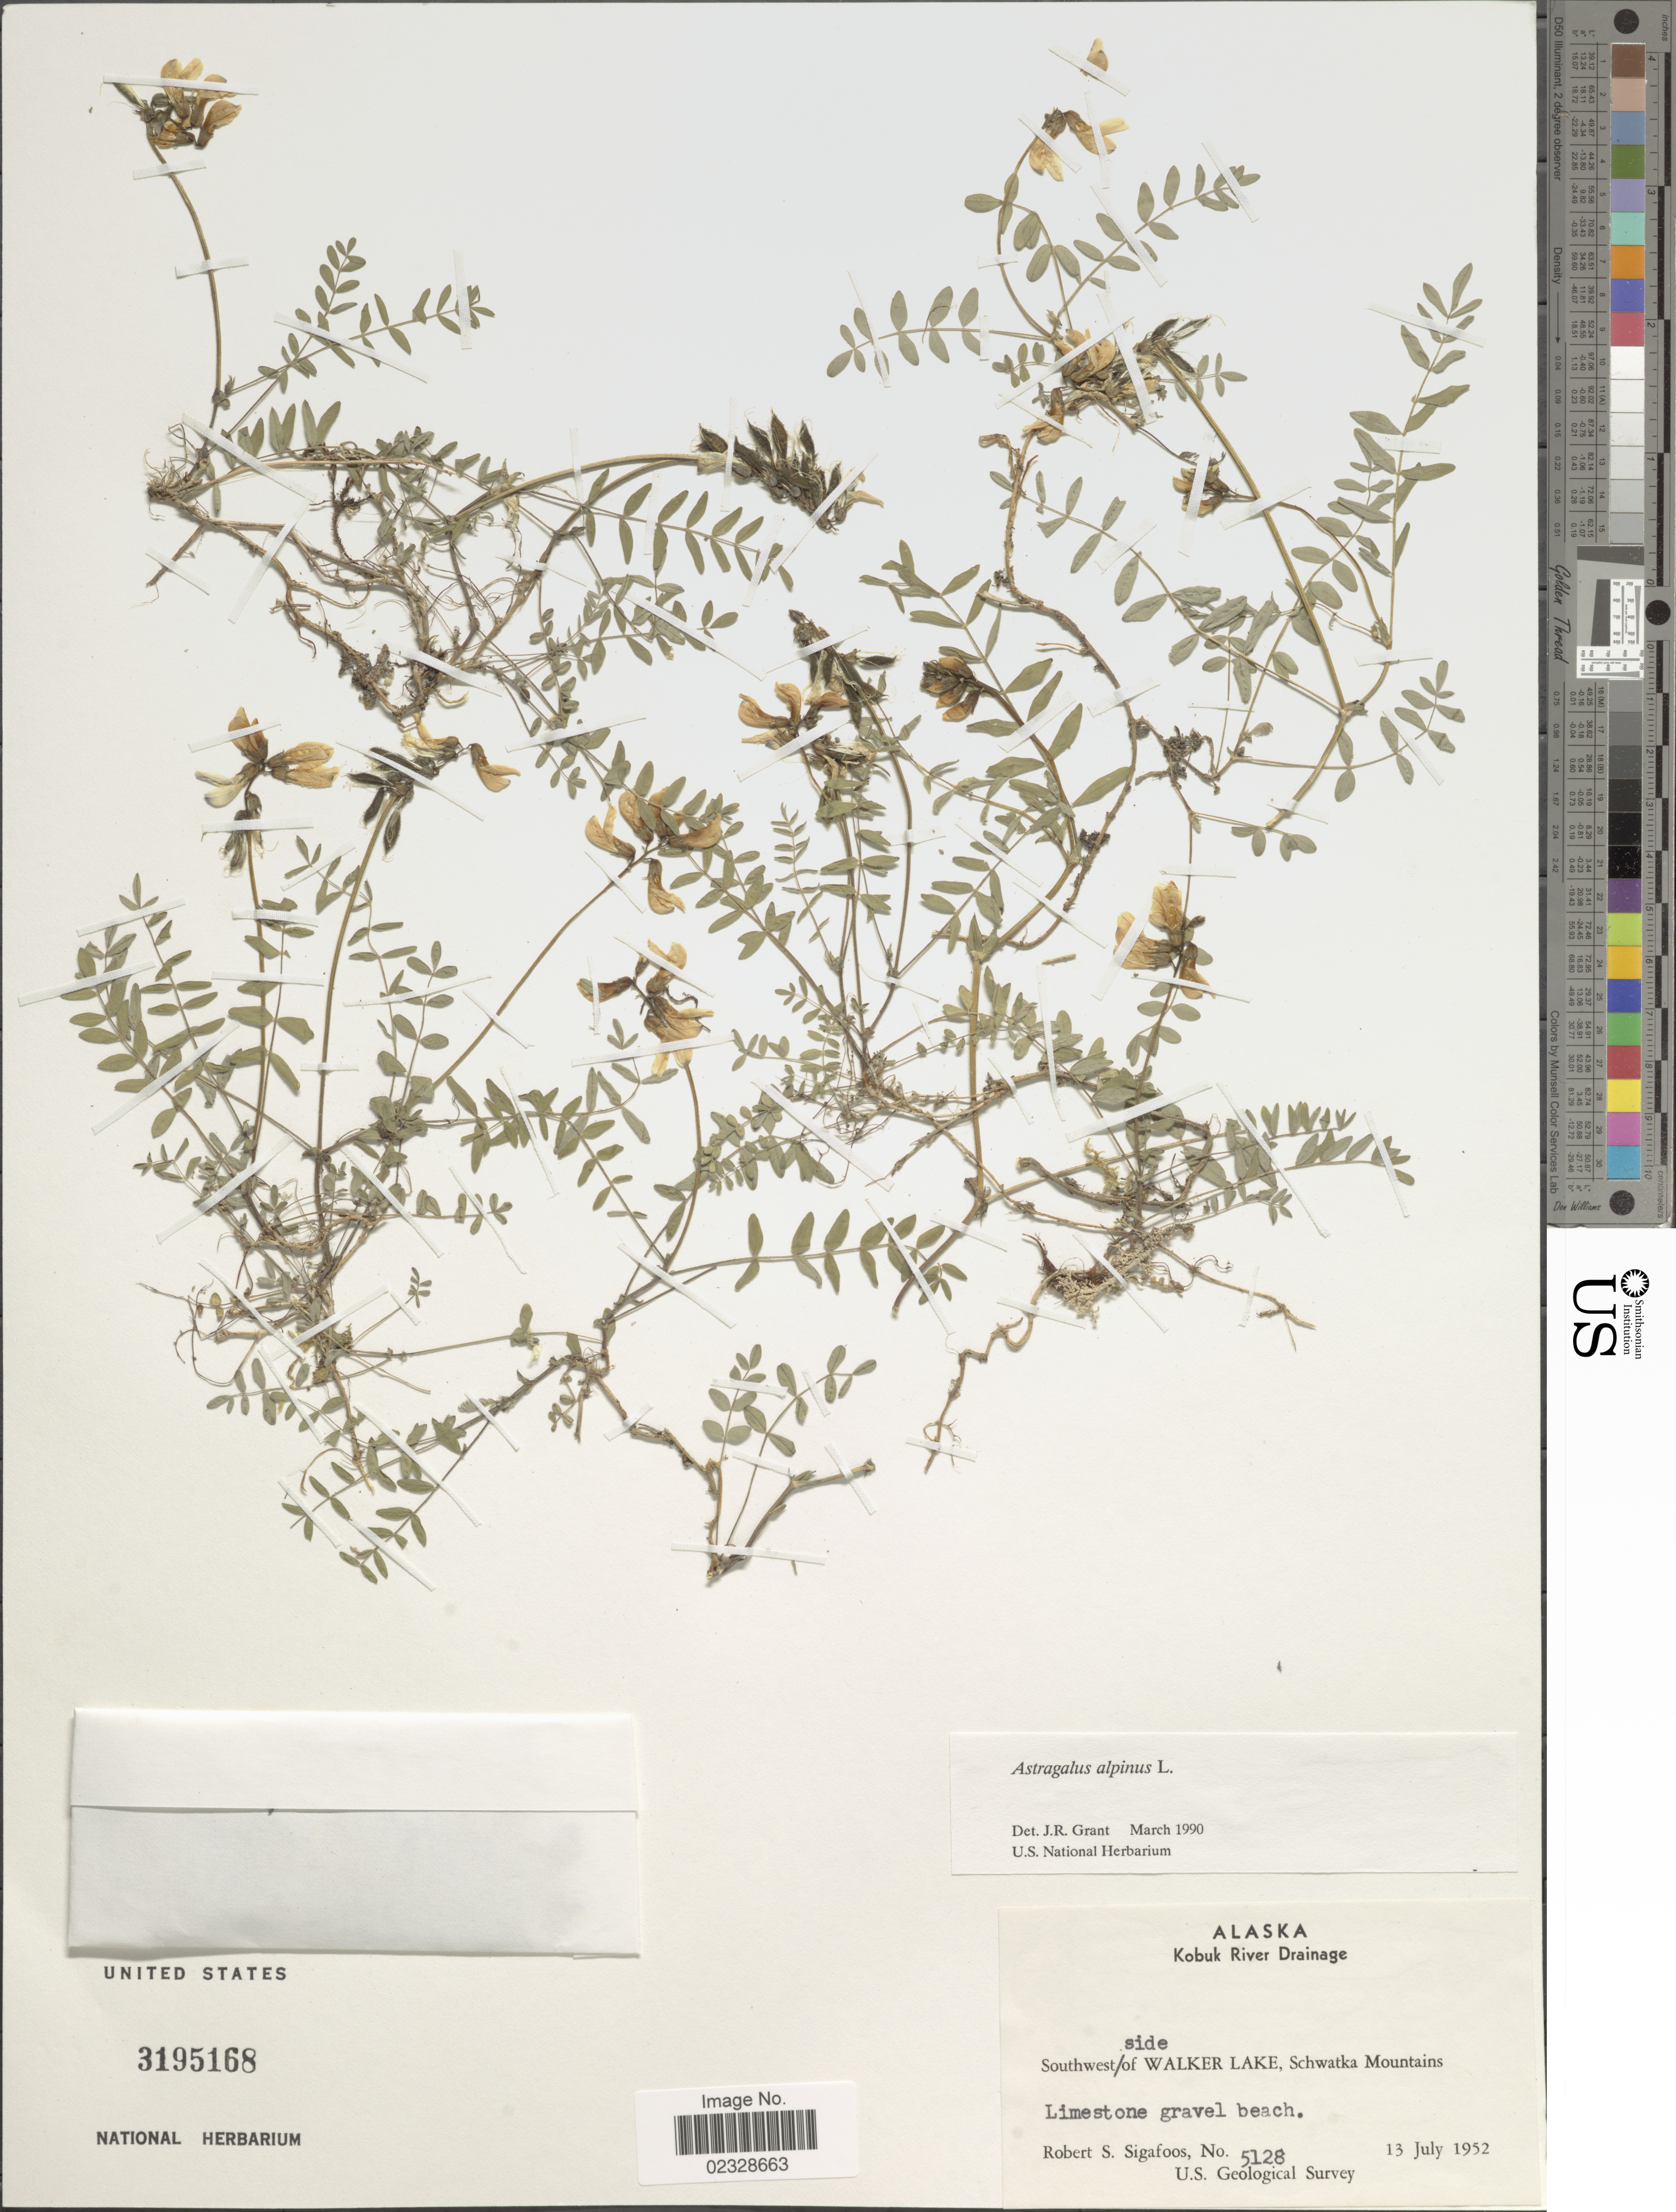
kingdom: Plantae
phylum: Tracheophyta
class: Magnoliopsida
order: Fabales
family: Fabaceae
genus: Astragalus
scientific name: Astragalus alpinus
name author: L.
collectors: R. Sigafoos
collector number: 5128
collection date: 1952-07-13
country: United States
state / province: Alaska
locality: Kobuk River Drainage, southwest side of Walker Lake, Schwatka Mountains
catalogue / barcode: US 3195168